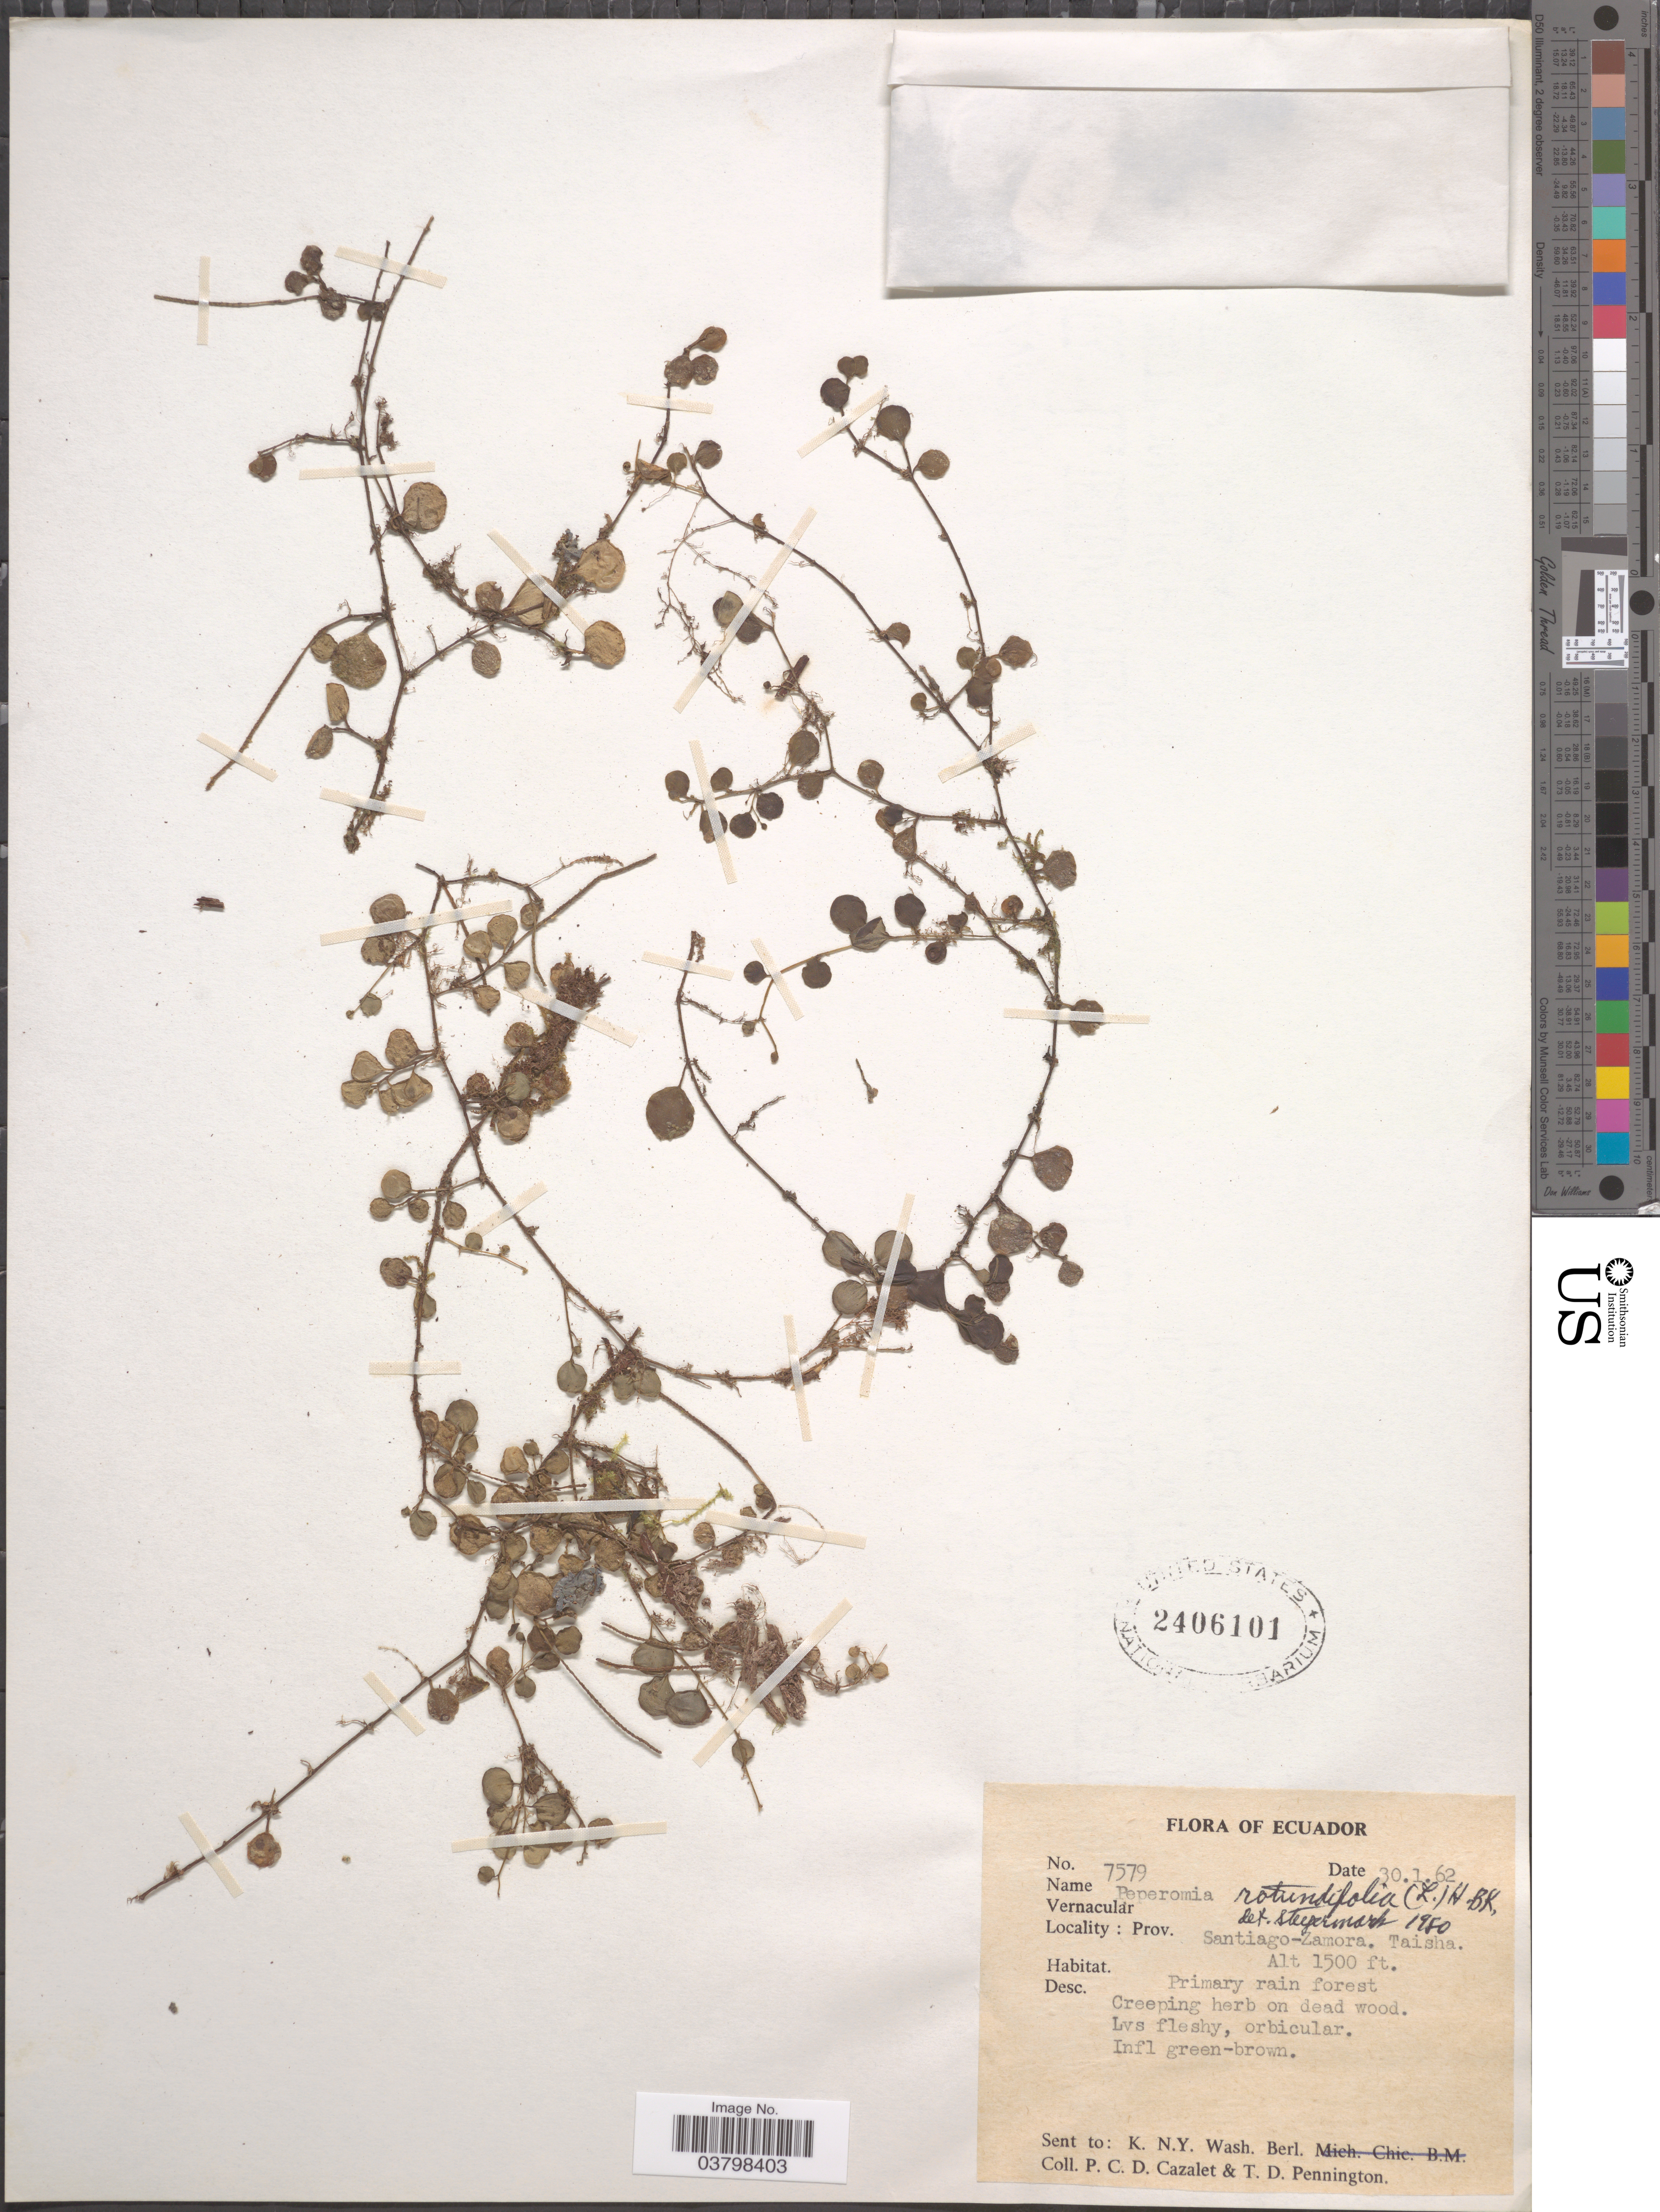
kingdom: Plantae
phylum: Tracheophyta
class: Magnoliopsida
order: Piperales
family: Piperaceae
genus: Peperomia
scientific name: Peperomia rotundifolia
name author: (L.) Kunth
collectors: P. C. D. Cazalet & T. D. Pennington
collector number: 7579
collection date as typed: Transcribed d/m/y: 30/1/62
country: Ecuador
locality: Prov. Santiago-Zamora, Taisha.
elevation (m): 457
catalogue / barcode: US 2406101